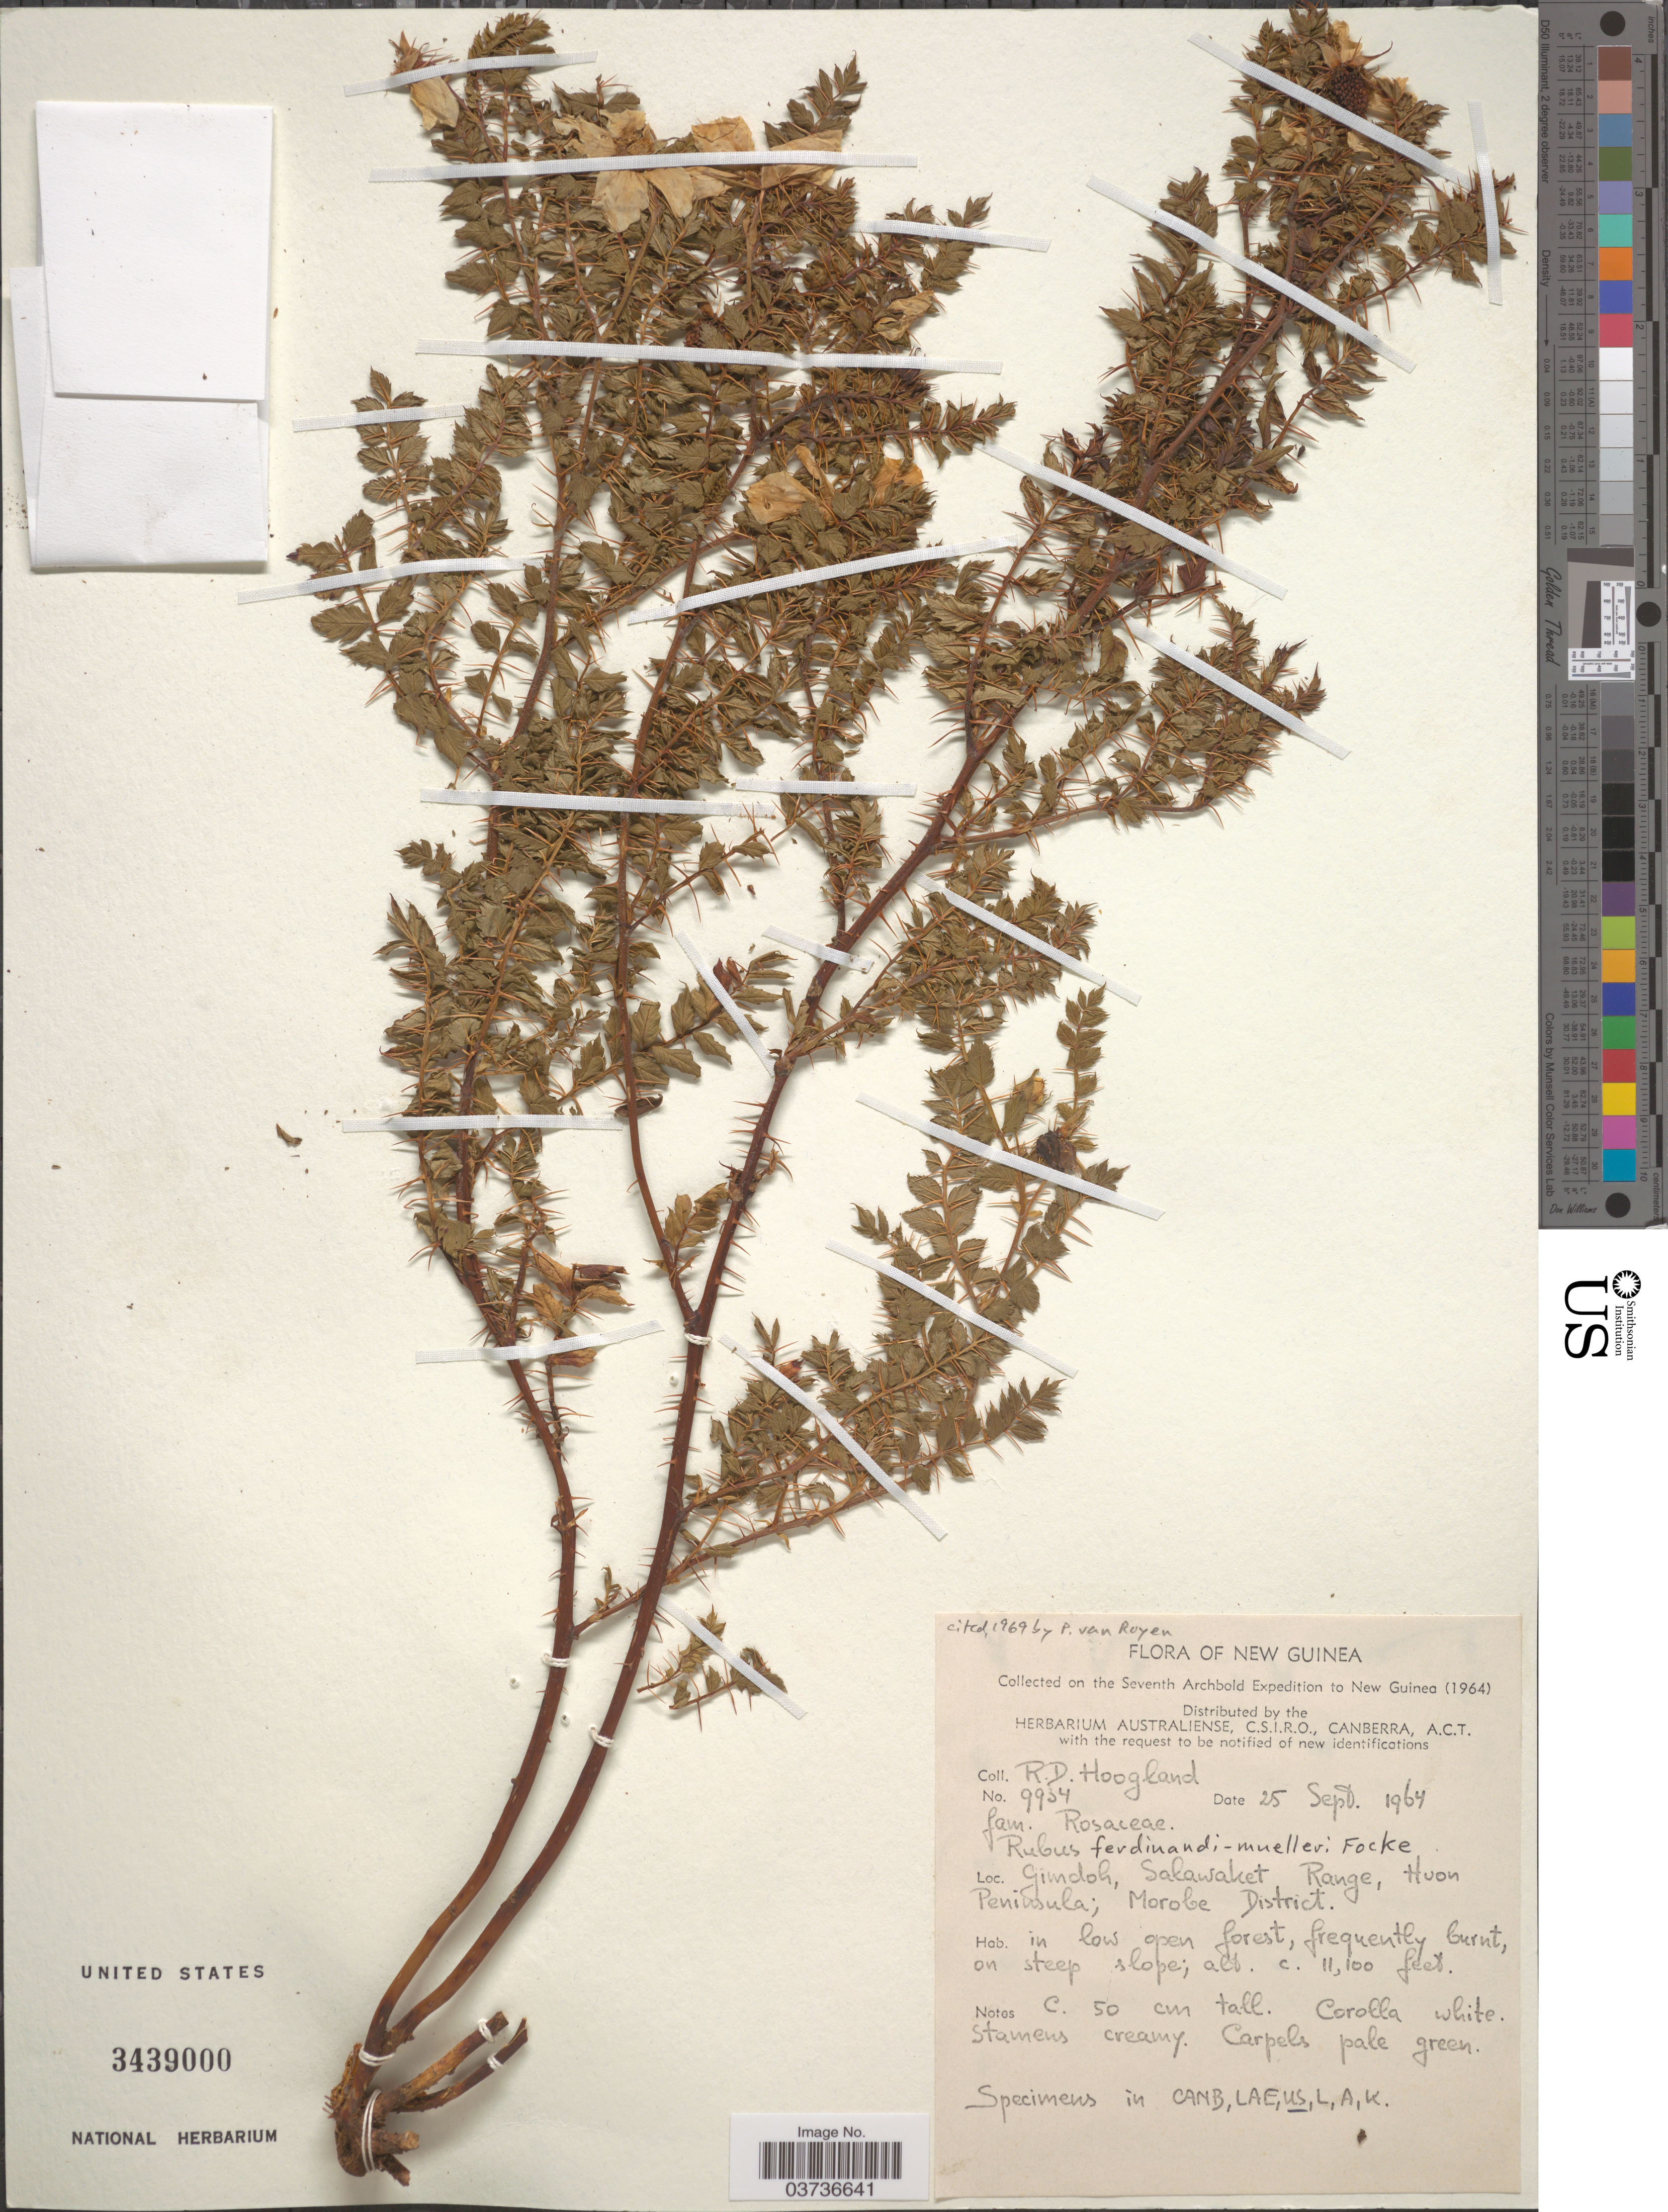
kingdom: Plantae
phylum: Tracheophyta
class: Magnoliopsida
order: Rosales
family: Rosaceae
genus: Rubus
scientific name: Rubus ferdinandi-muelleri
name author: Focke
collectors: R. D. Hoogland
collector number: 9934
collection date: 1964-09-25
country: Papua New Guinea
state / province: Morobe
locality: New Guinea. Gimdoh, Salawaket Range, Huon Peninsula; Morobe District.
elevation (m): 3383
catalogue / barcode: US 3439000